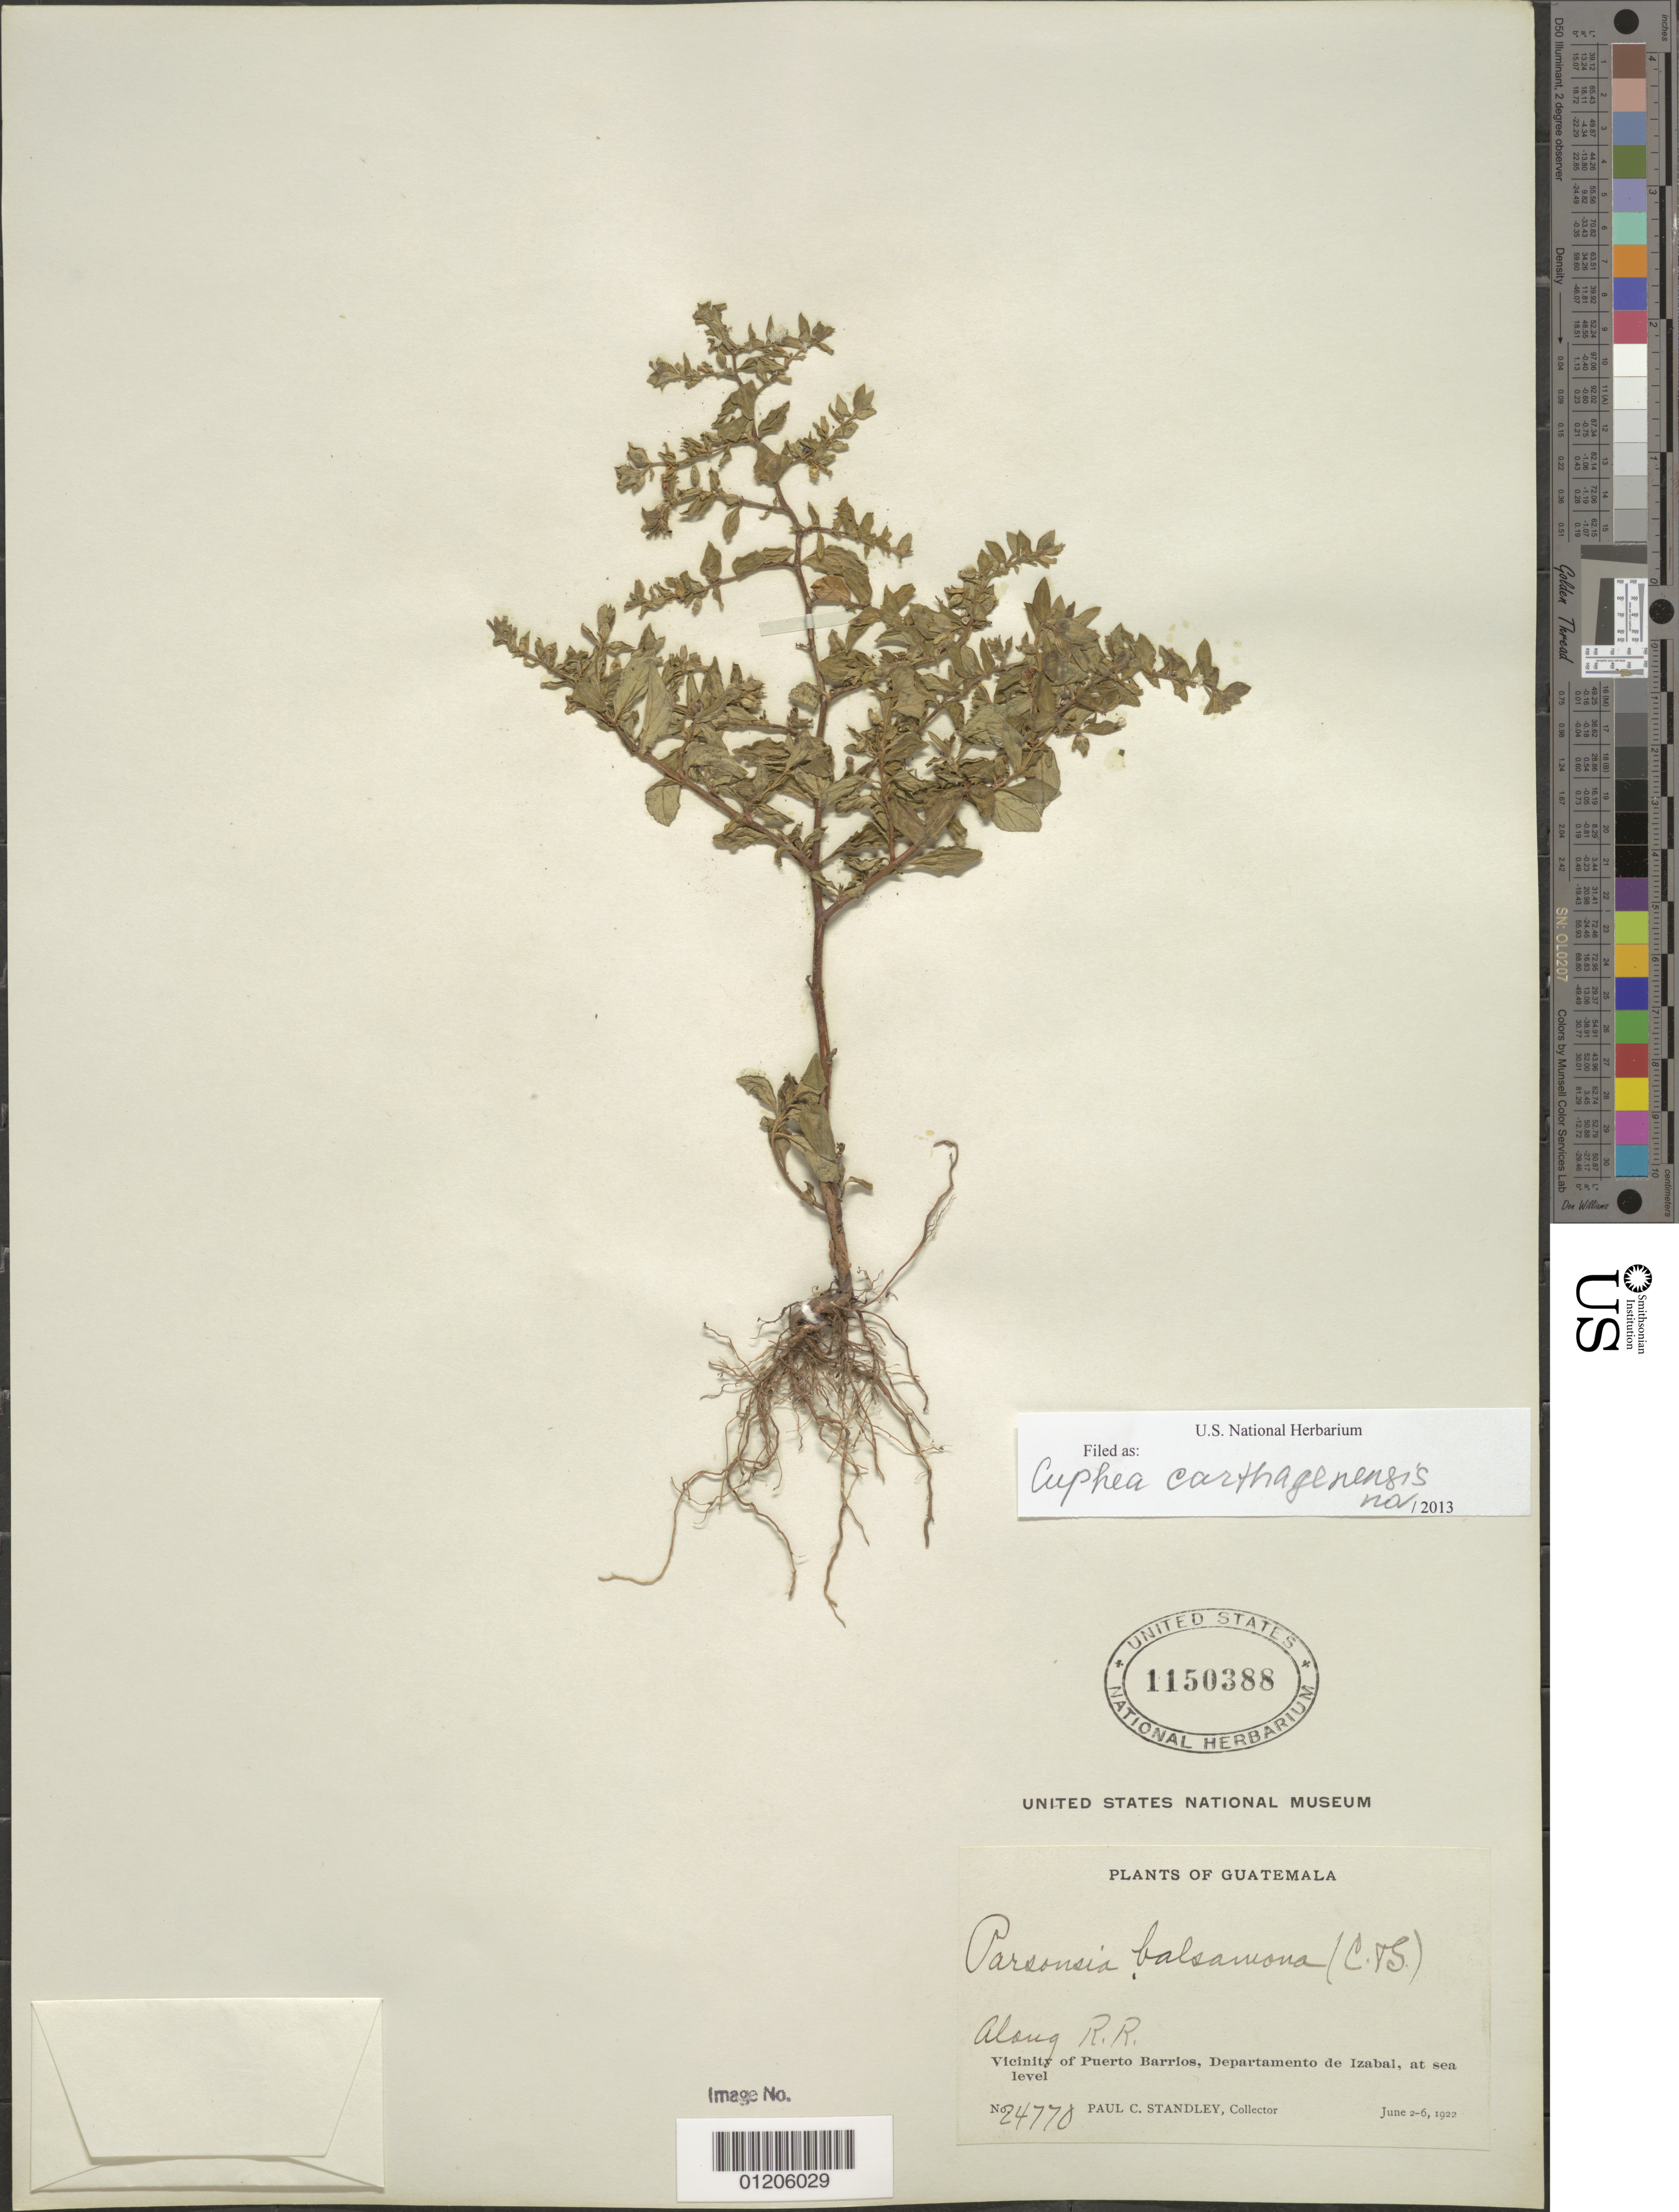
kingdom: Plantae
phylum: Tracheophyta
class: Magnoliopsida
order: Myrtales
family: Lythraceae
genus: Cuphea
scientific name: Cuphea carthagenensis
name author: (Jacq.) J.F. Macbr.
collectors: P. C. Standley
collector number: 24770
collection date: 1922-06-02/1922-06-06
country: Guatemala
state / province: Izabal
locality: Vicinity of Puerto Barrios.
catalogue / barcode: US 1150388